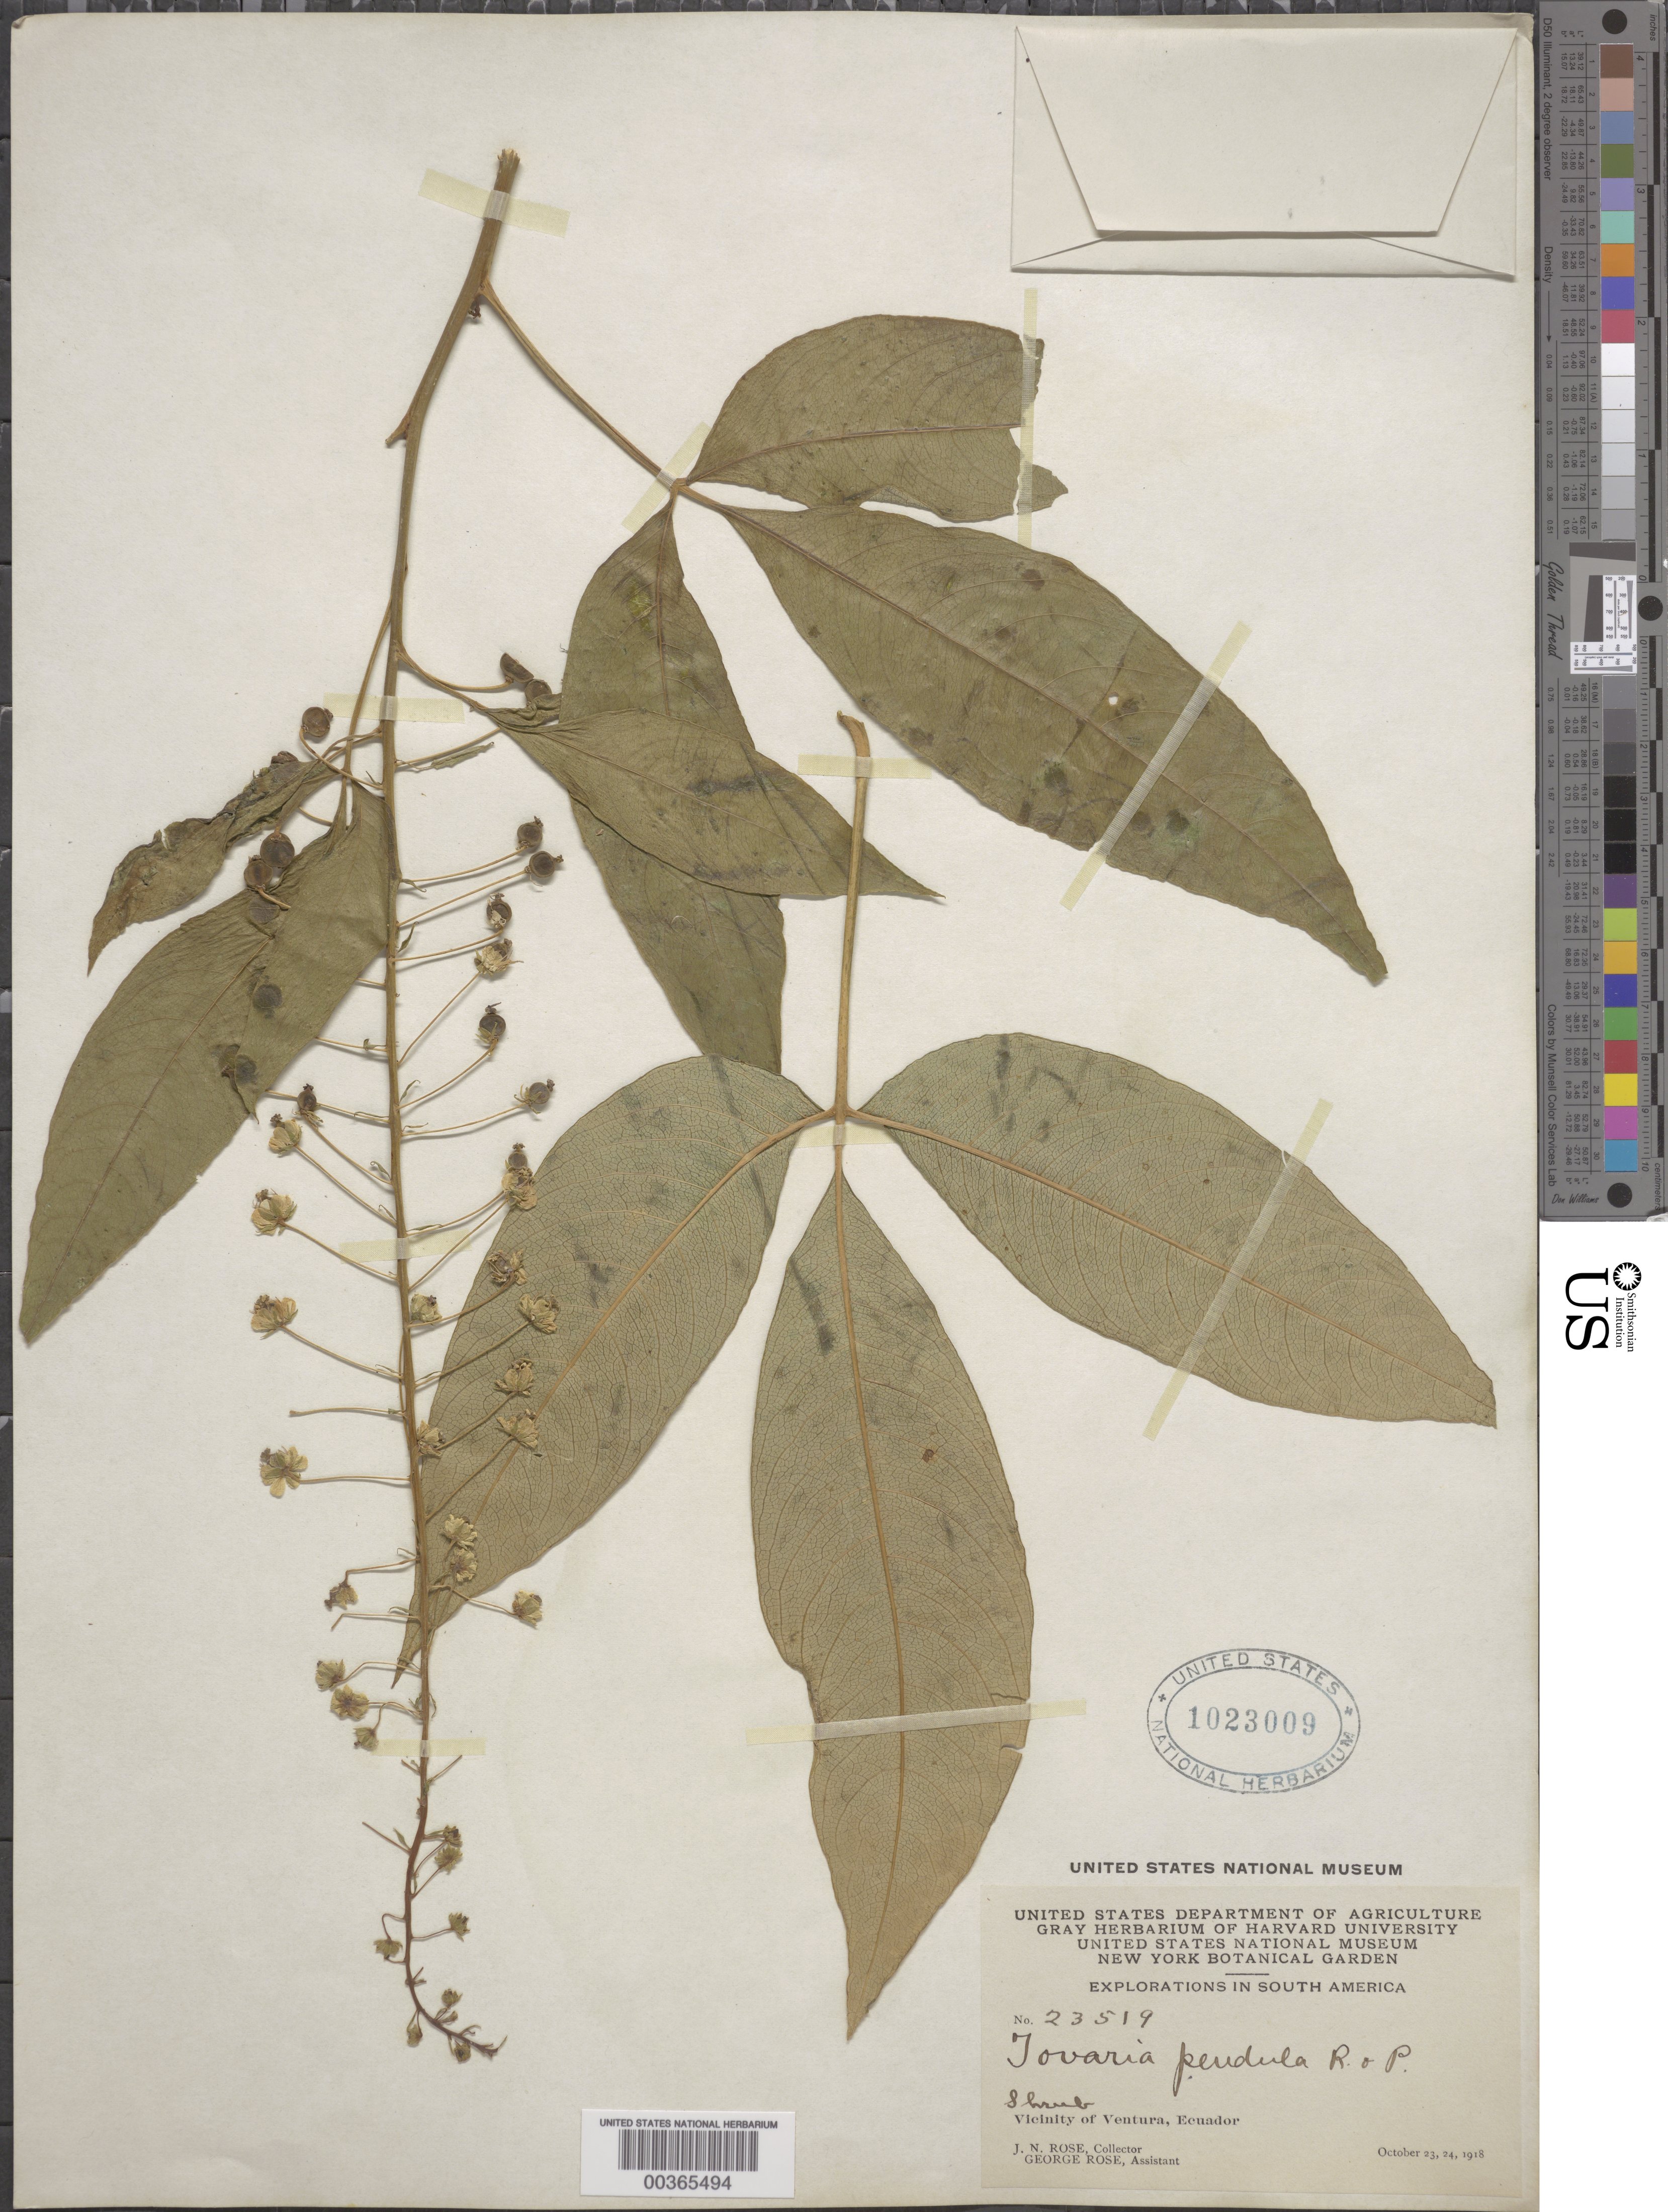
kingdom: Plantae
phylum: Tracheophyta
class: Magnoliopsida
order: Brassicales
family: Tovariaceae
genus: Tovaria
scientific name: Tovaria pendula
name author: Ruiz & Pav.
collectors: J. N. Rose & G. Rose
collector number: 23519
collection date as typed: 23 Oct 1918 to 24 Oct 1918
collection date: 1918-10-23/1918-10-24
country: Ecuador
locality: Ventura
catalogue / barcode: US 1023009